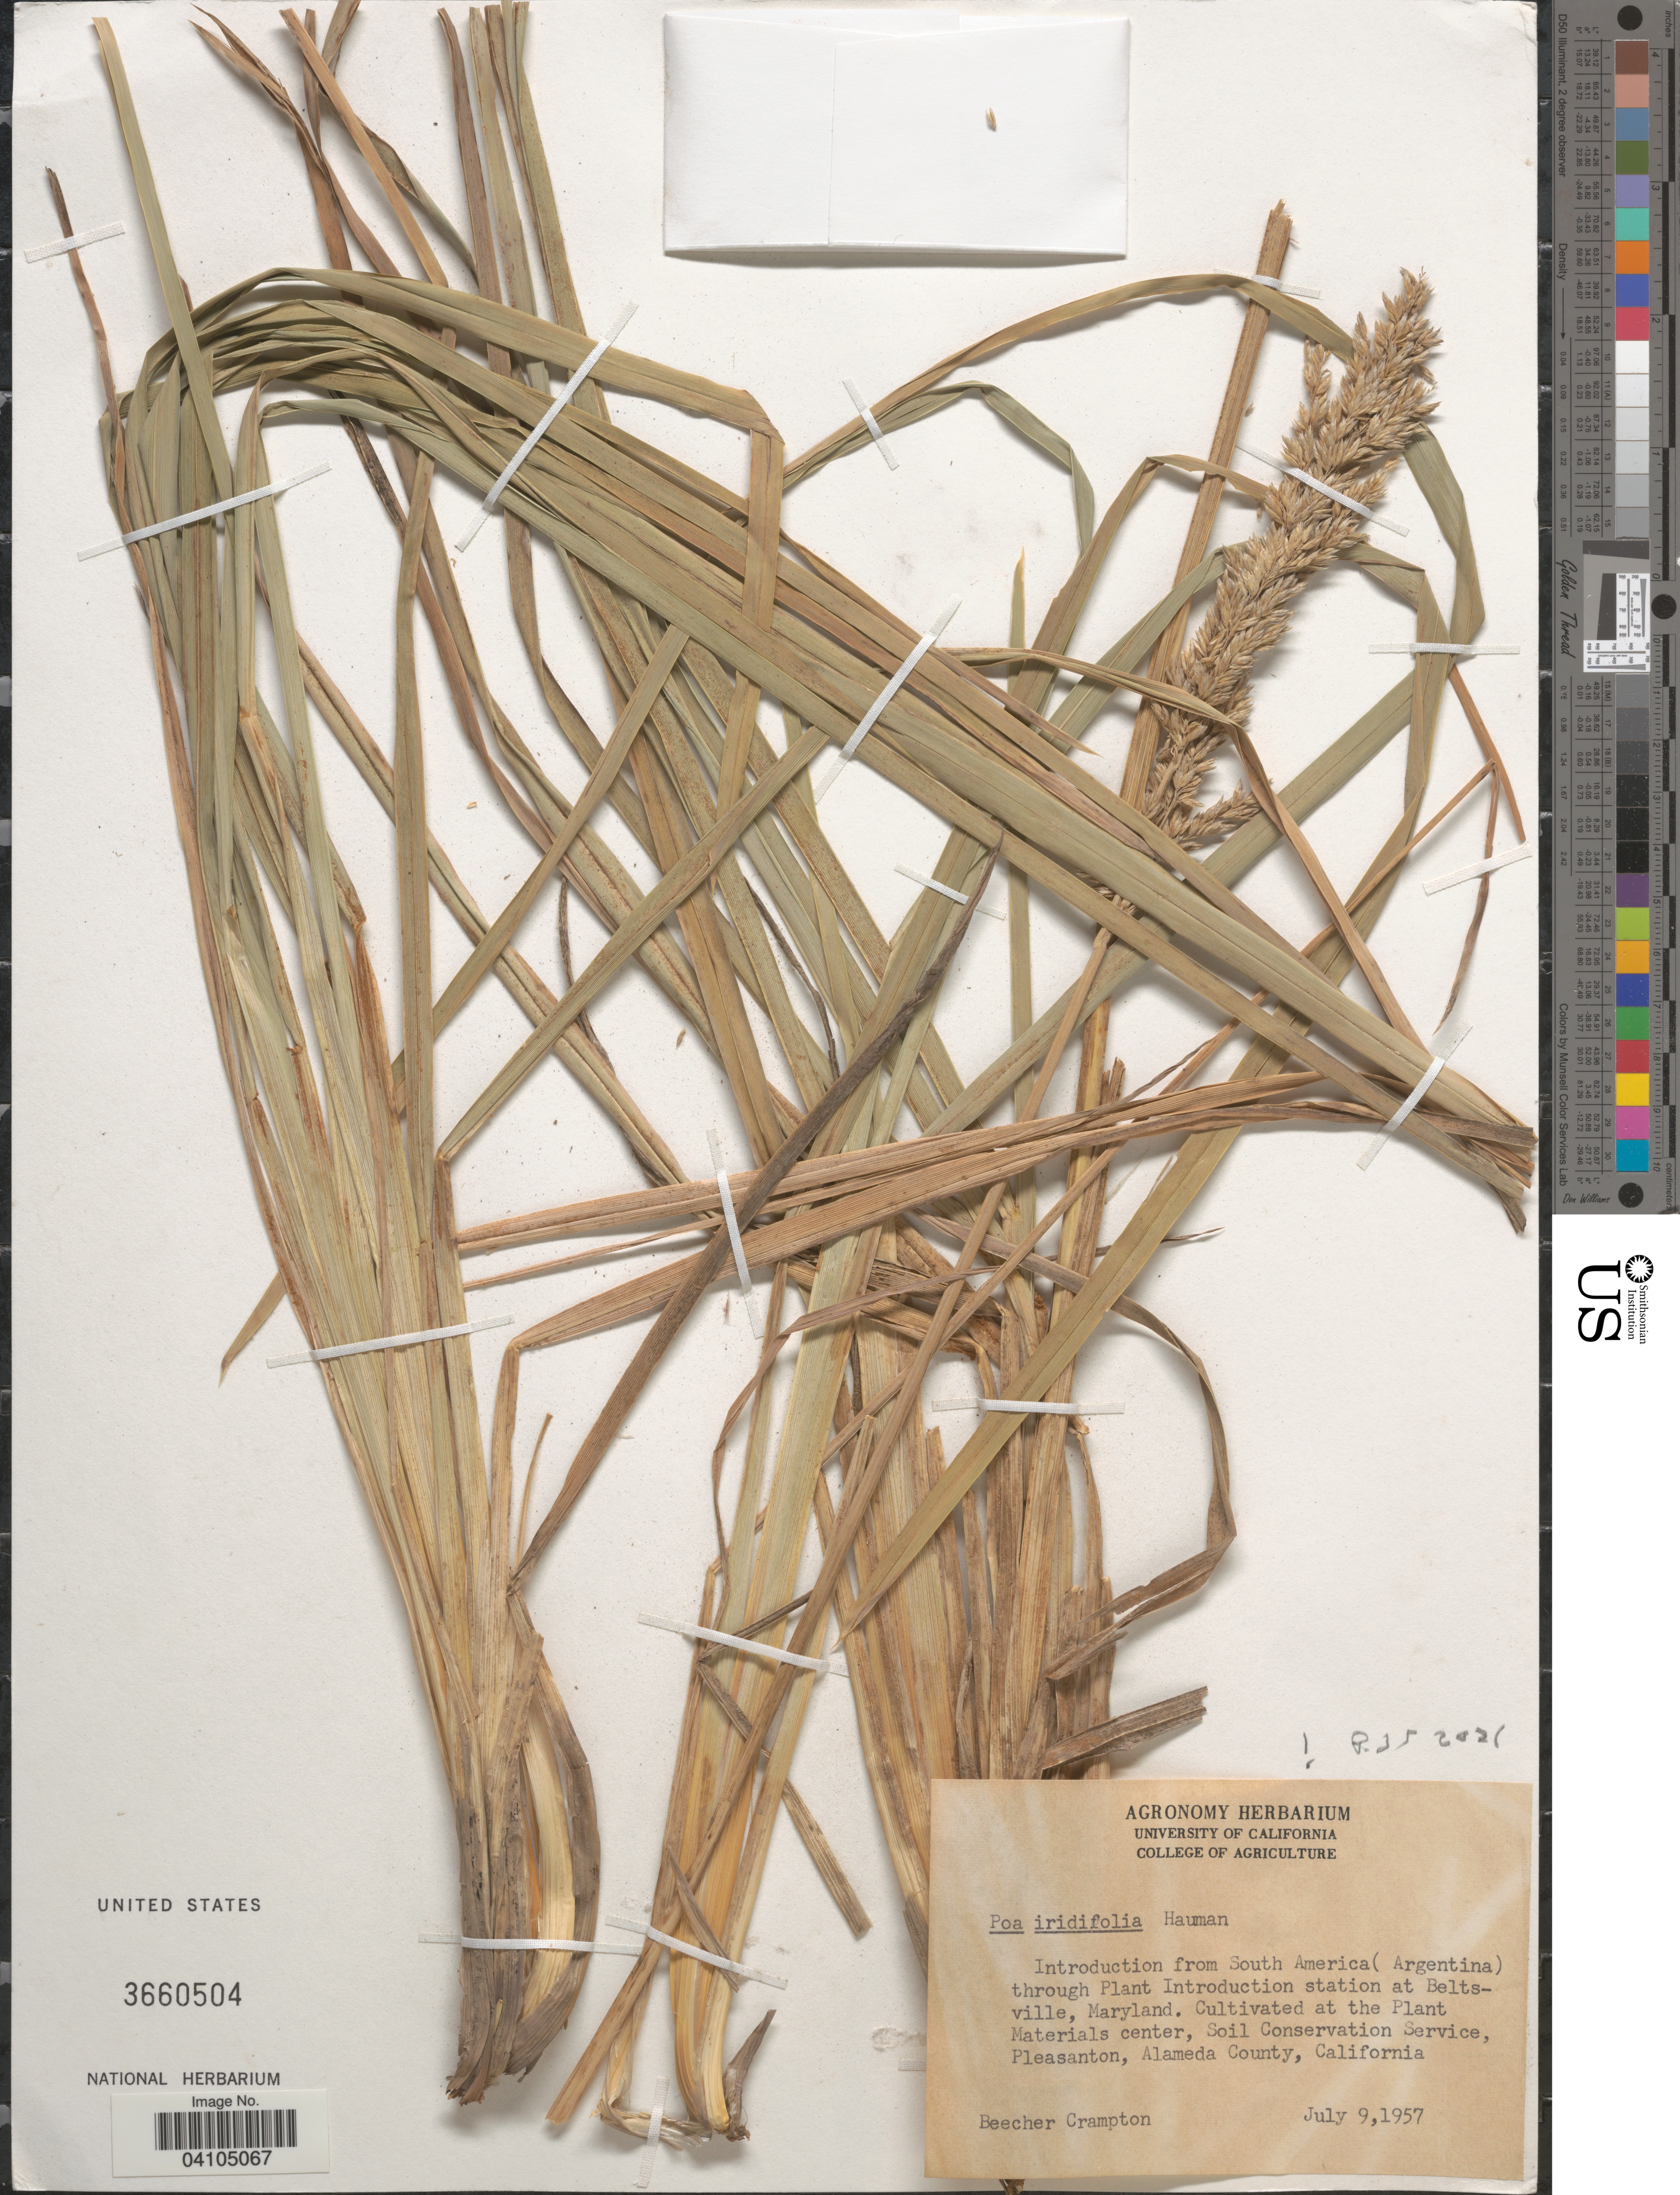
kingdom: Plantae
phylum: Tracheophyta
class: Liliopsida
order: Poales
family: Poaceae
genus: Poa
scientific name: Poa iridifolia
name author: Hauman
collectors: B. Crampton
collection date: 1957-07-09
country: United States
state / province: California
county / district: Alameda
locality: Cultivated at the Plant Materials center, Soil Conservation Service, Pleasanton, Alameda County.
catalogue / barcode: US 3660504